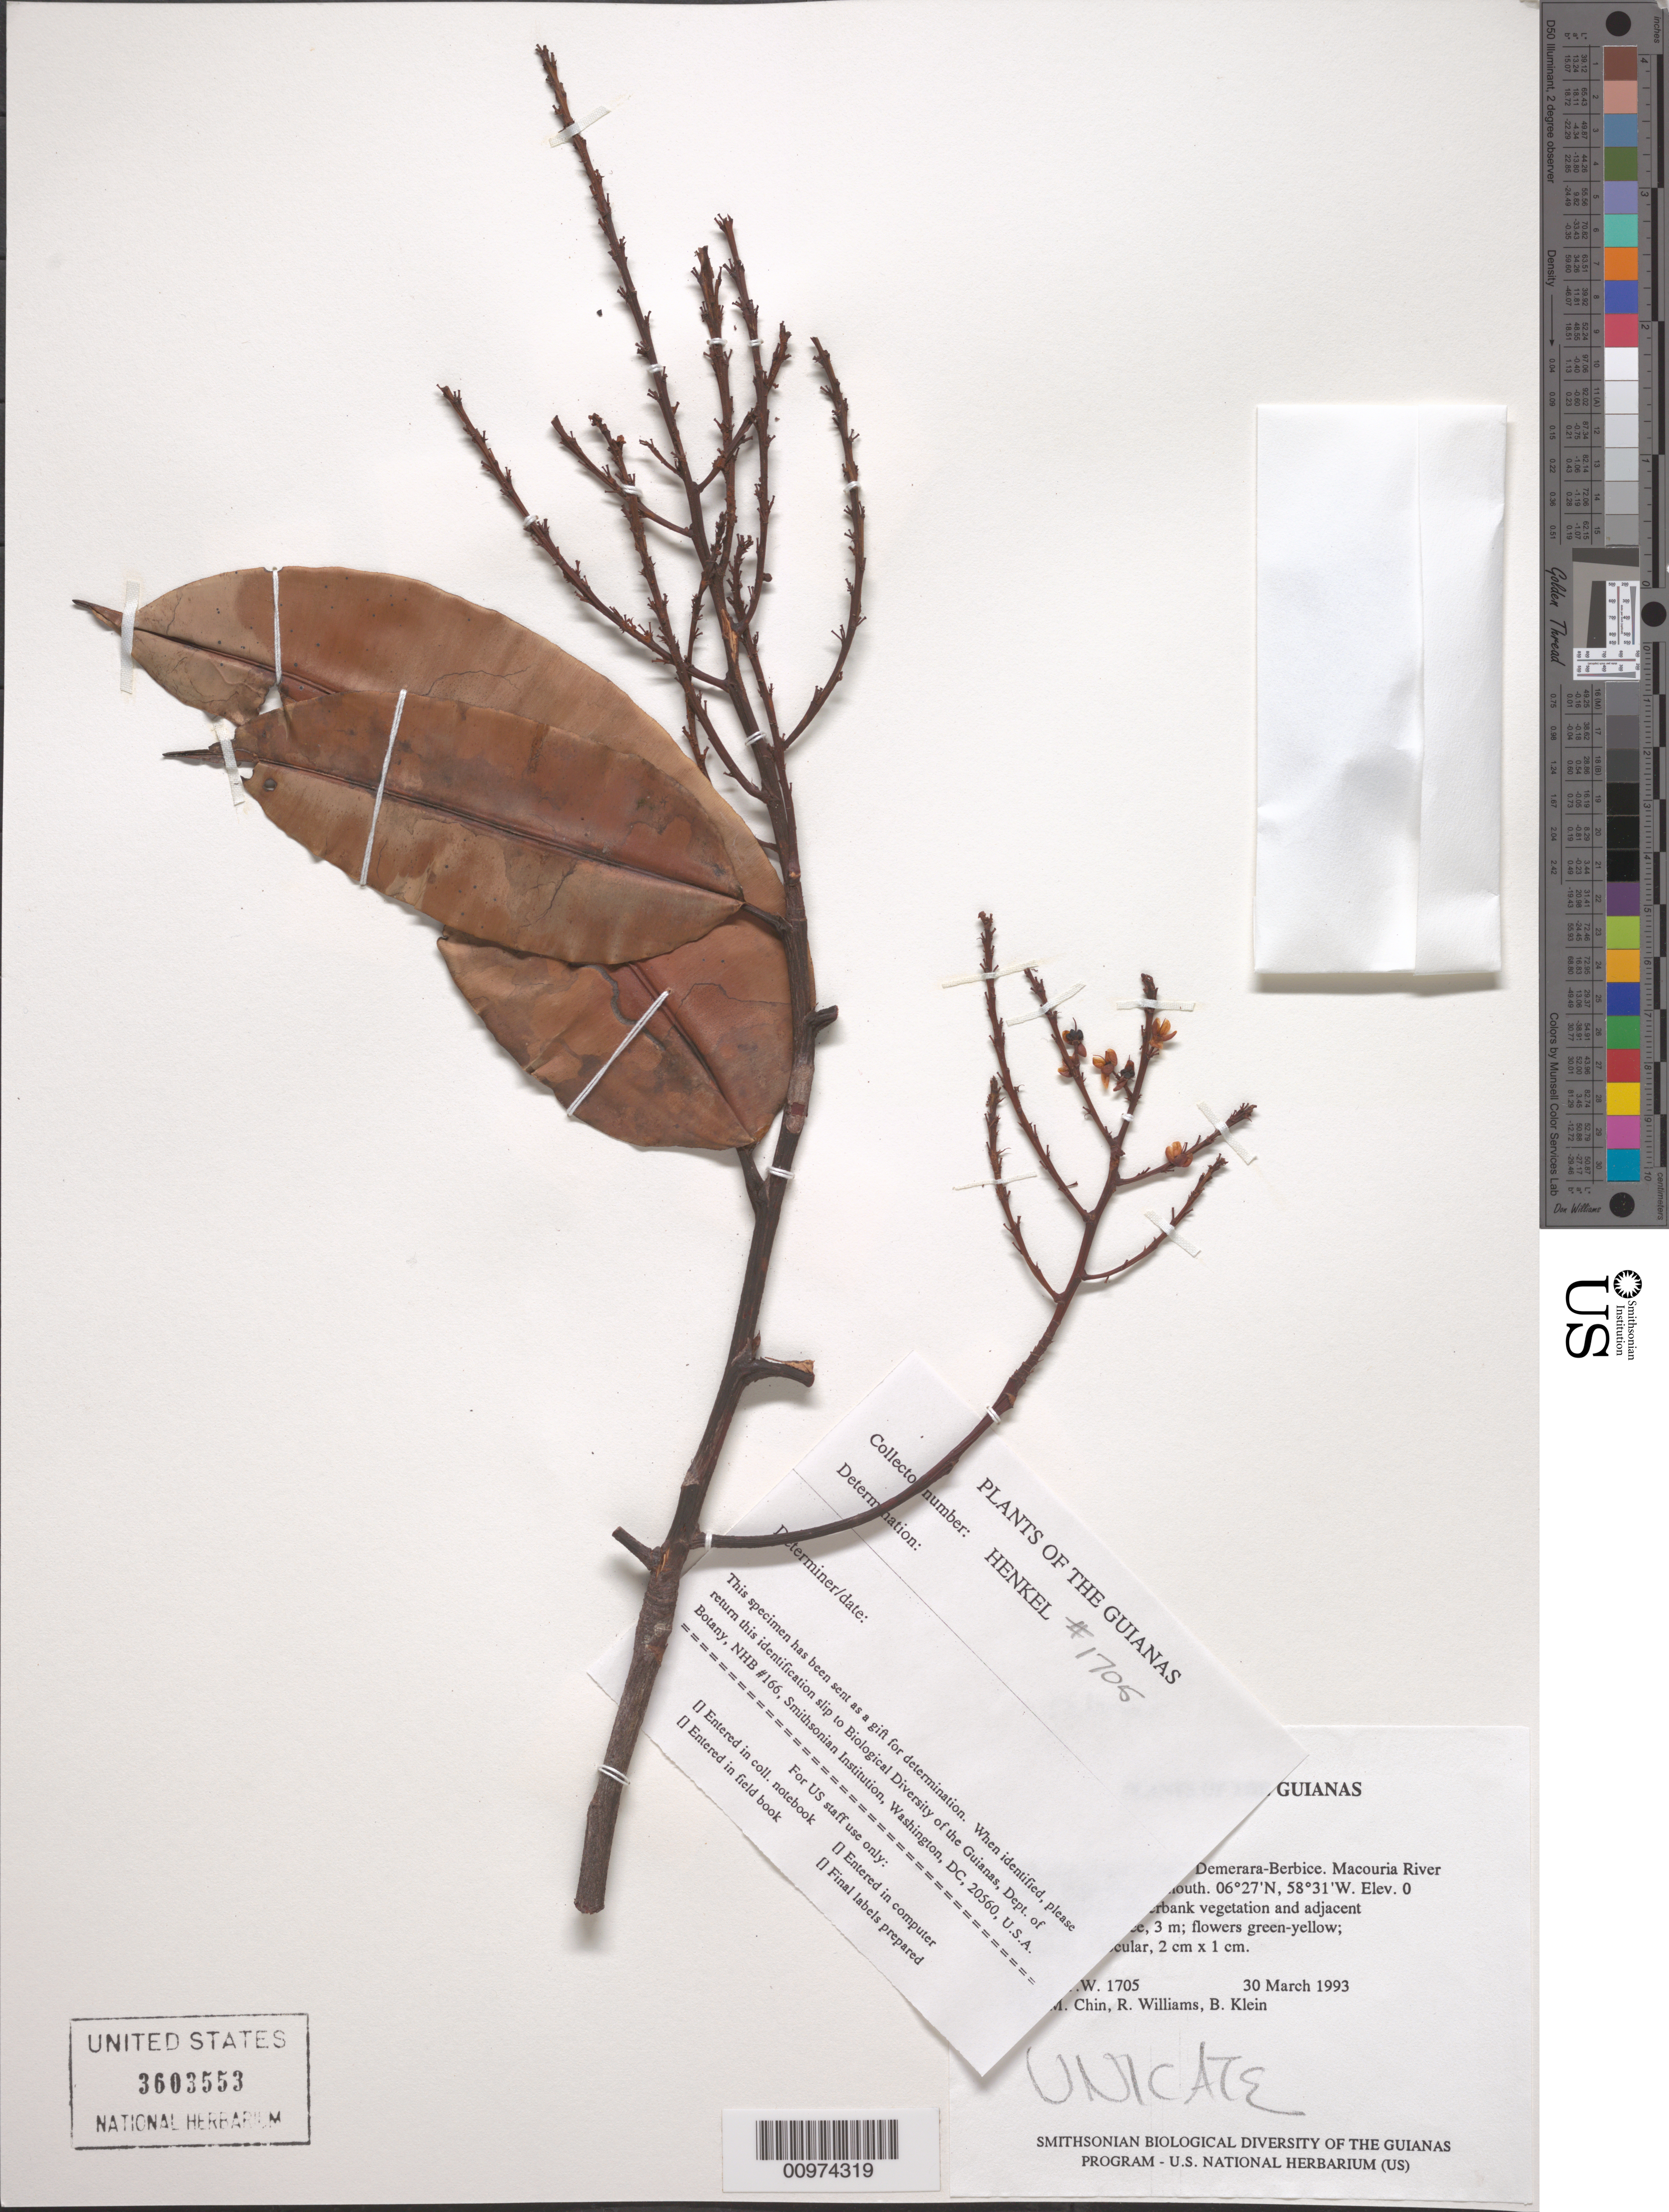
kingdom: Plantae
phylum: Tracheophyta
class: Magnoliopsida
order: Malpighiales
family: Ochnaceae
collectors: T. Henkel, M. Chin, R. Williams & B. Klein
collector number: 1705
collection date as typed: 30 March 1993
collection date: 1993-03-30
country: Guyana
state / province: U. Demerara-Berbice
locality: Macouria River from 5-10 km from its mouth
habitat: Alluvial. Riverbank vegetation and adjacent riverine forest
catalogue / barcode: US 3603553